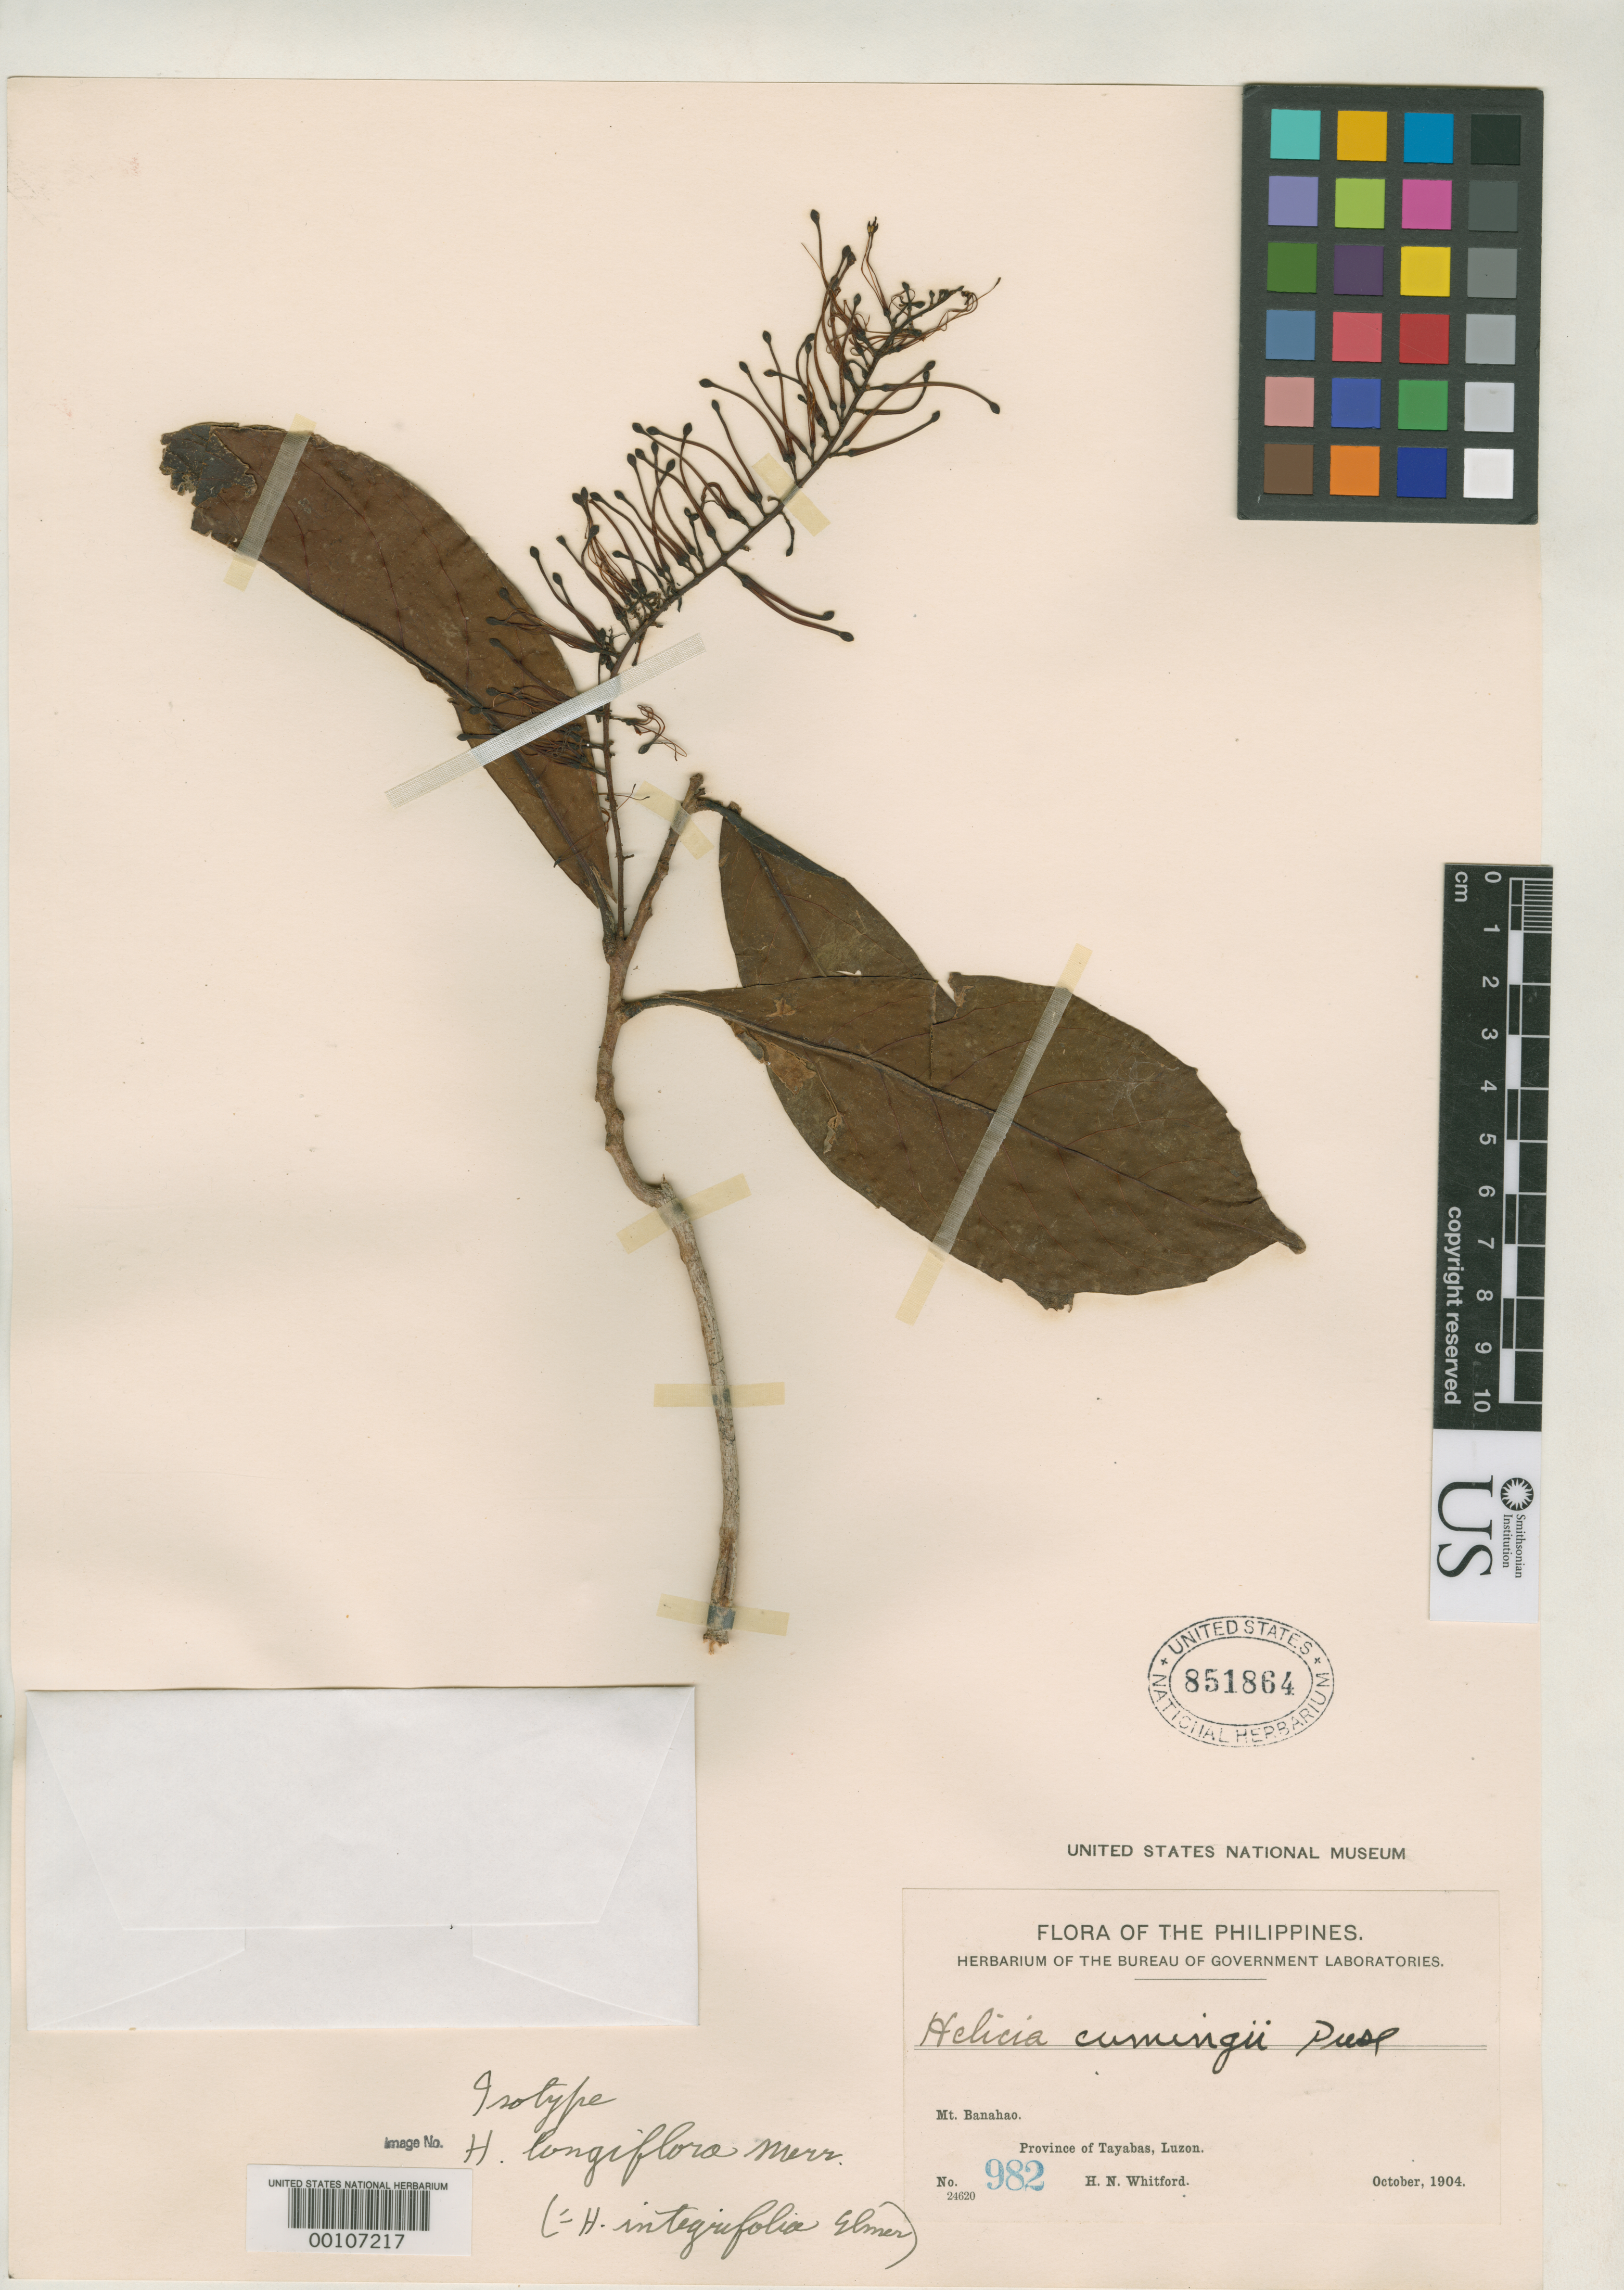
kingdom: Plantae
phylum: Tracheophyta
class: Magnoliopsida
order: Proteales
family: Proteaceae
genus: Helicia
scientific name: Helicia longiflora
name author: Merr.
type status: Isotype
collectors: H. N. Whitford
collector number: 982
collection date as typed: Oct 1904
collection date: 1904-10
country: Philippines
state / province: Calabarzon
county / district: Quezon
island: Luzon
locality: Lucban, Mt. Banajao.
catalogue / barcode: US 851864